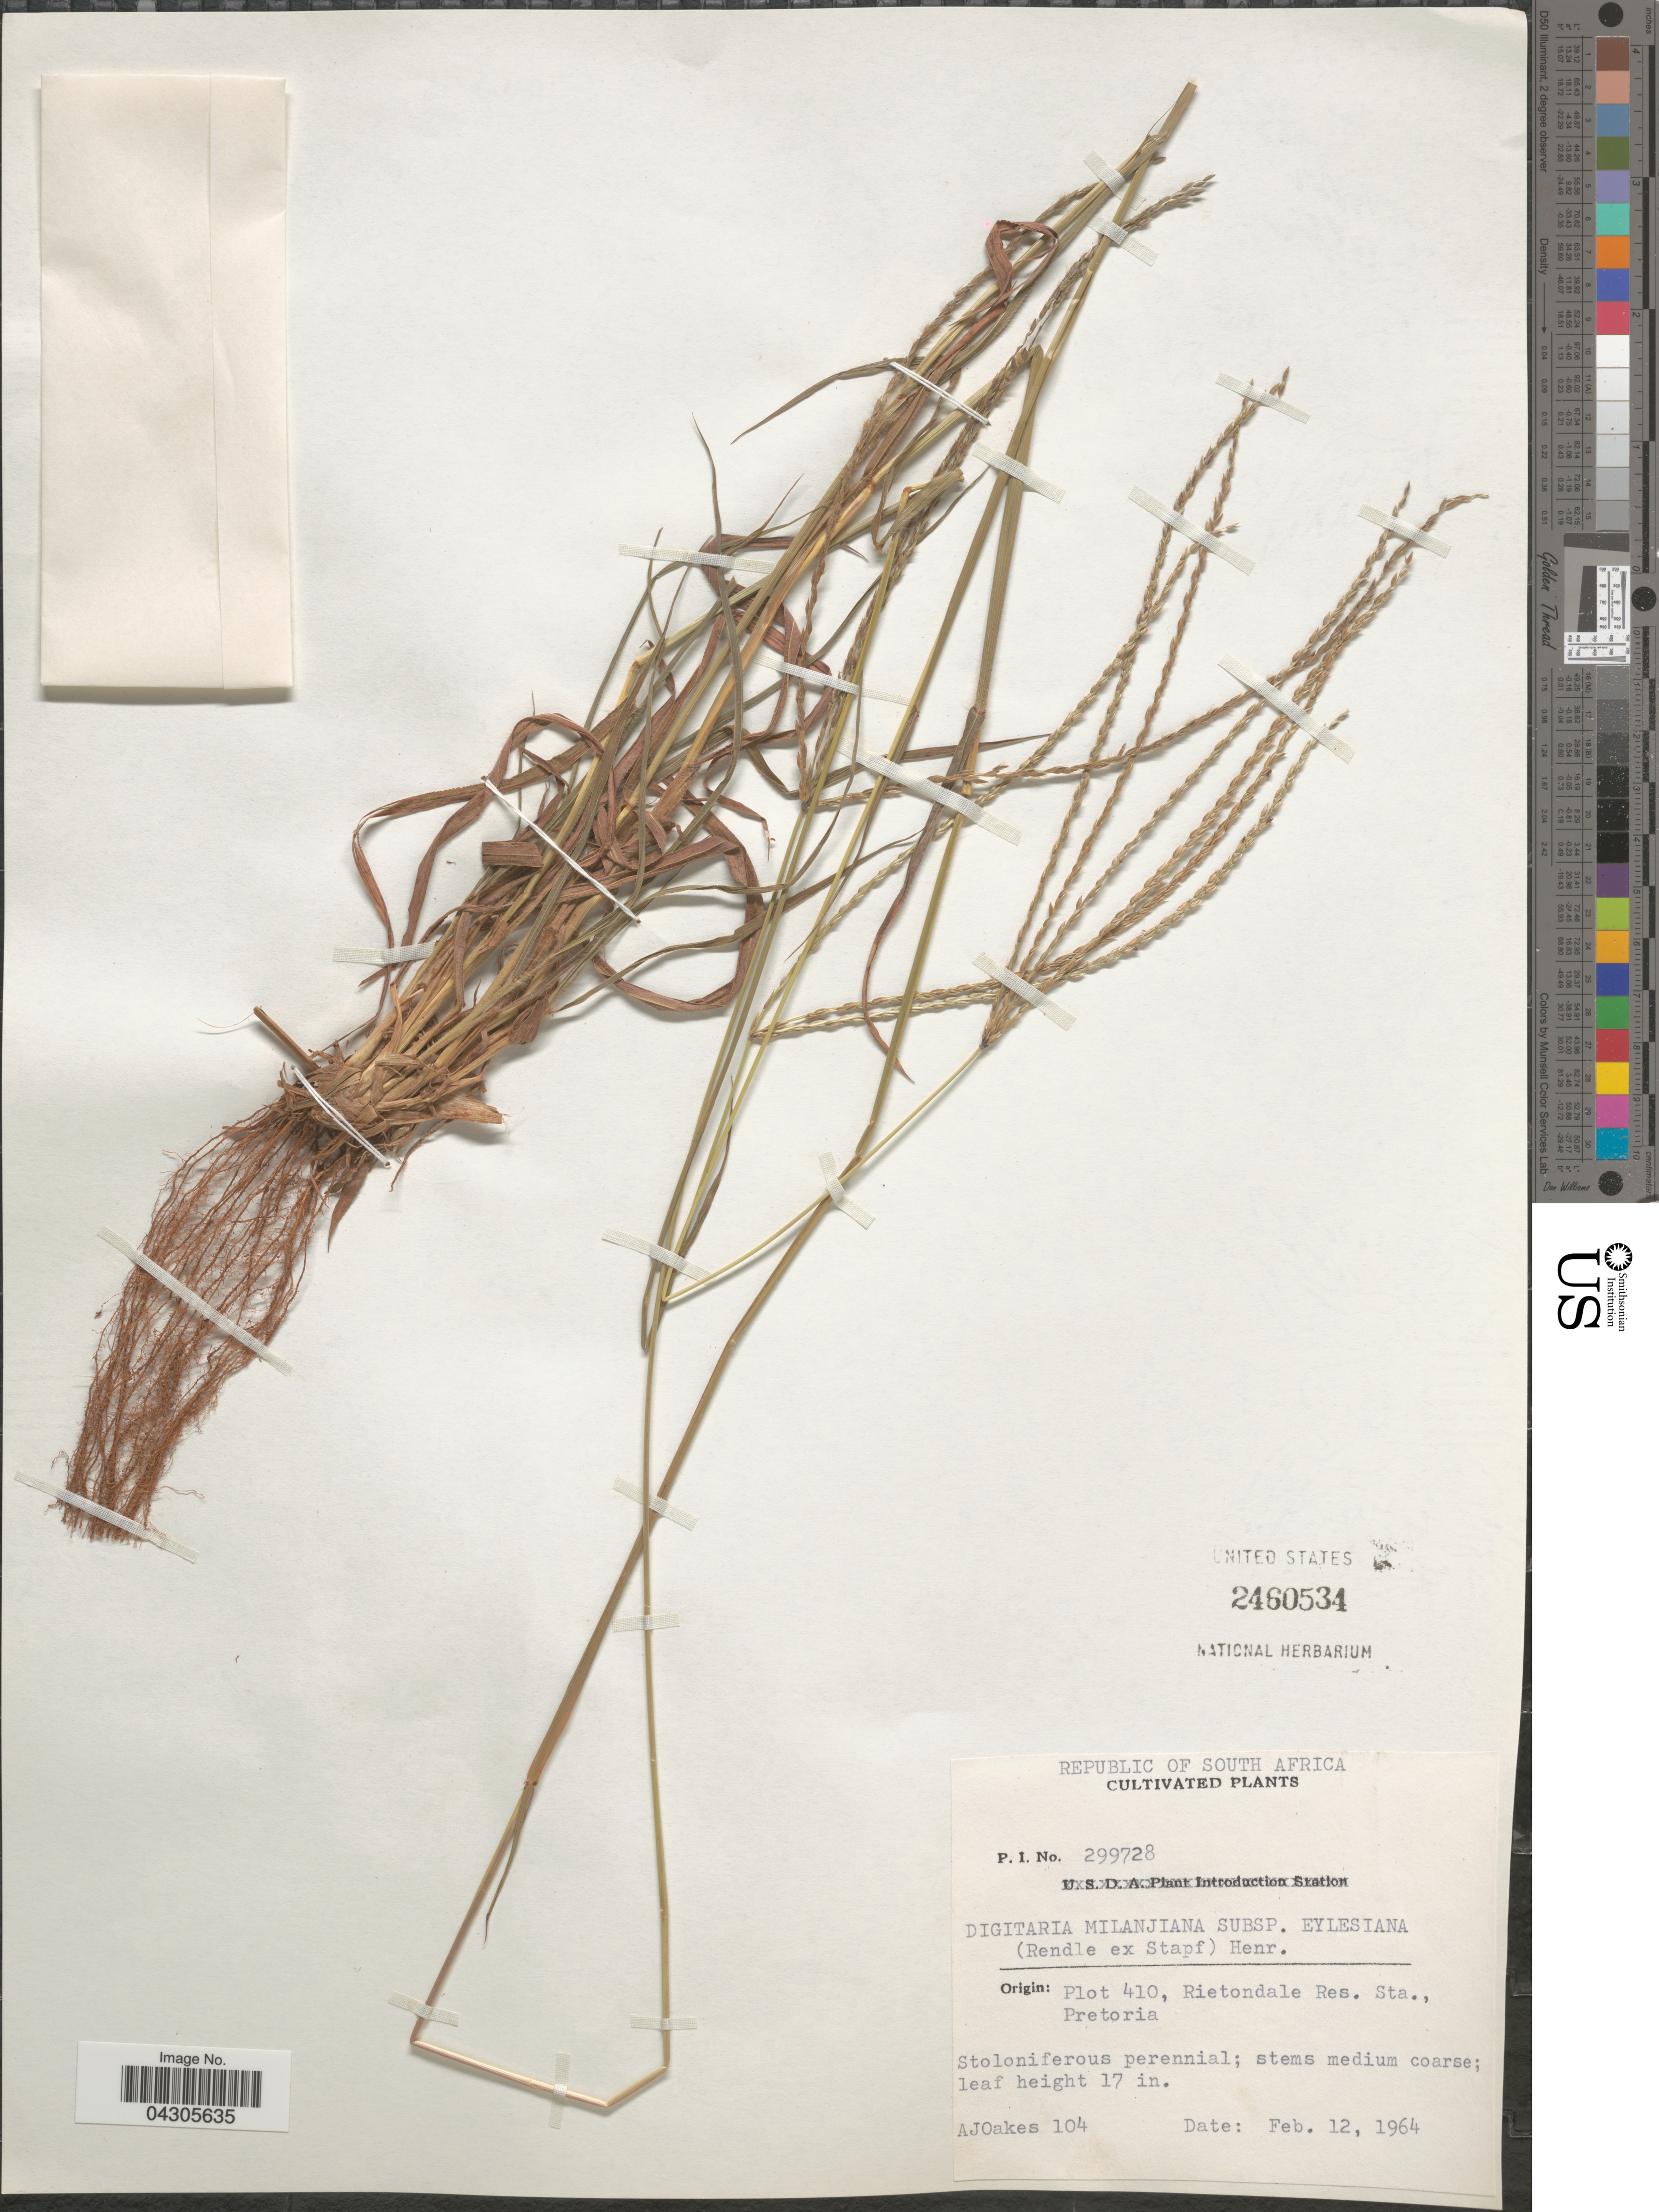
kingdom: Plantae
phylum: Tracheophyta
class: Liliopsida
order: Poales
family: Poaceae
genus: Digitaria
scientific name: Digitaria milanjiana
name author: (Rendle) Stapf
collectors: A. Oakes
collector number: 104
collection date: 1964-02-12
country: South Africa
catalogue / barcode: US 2460534